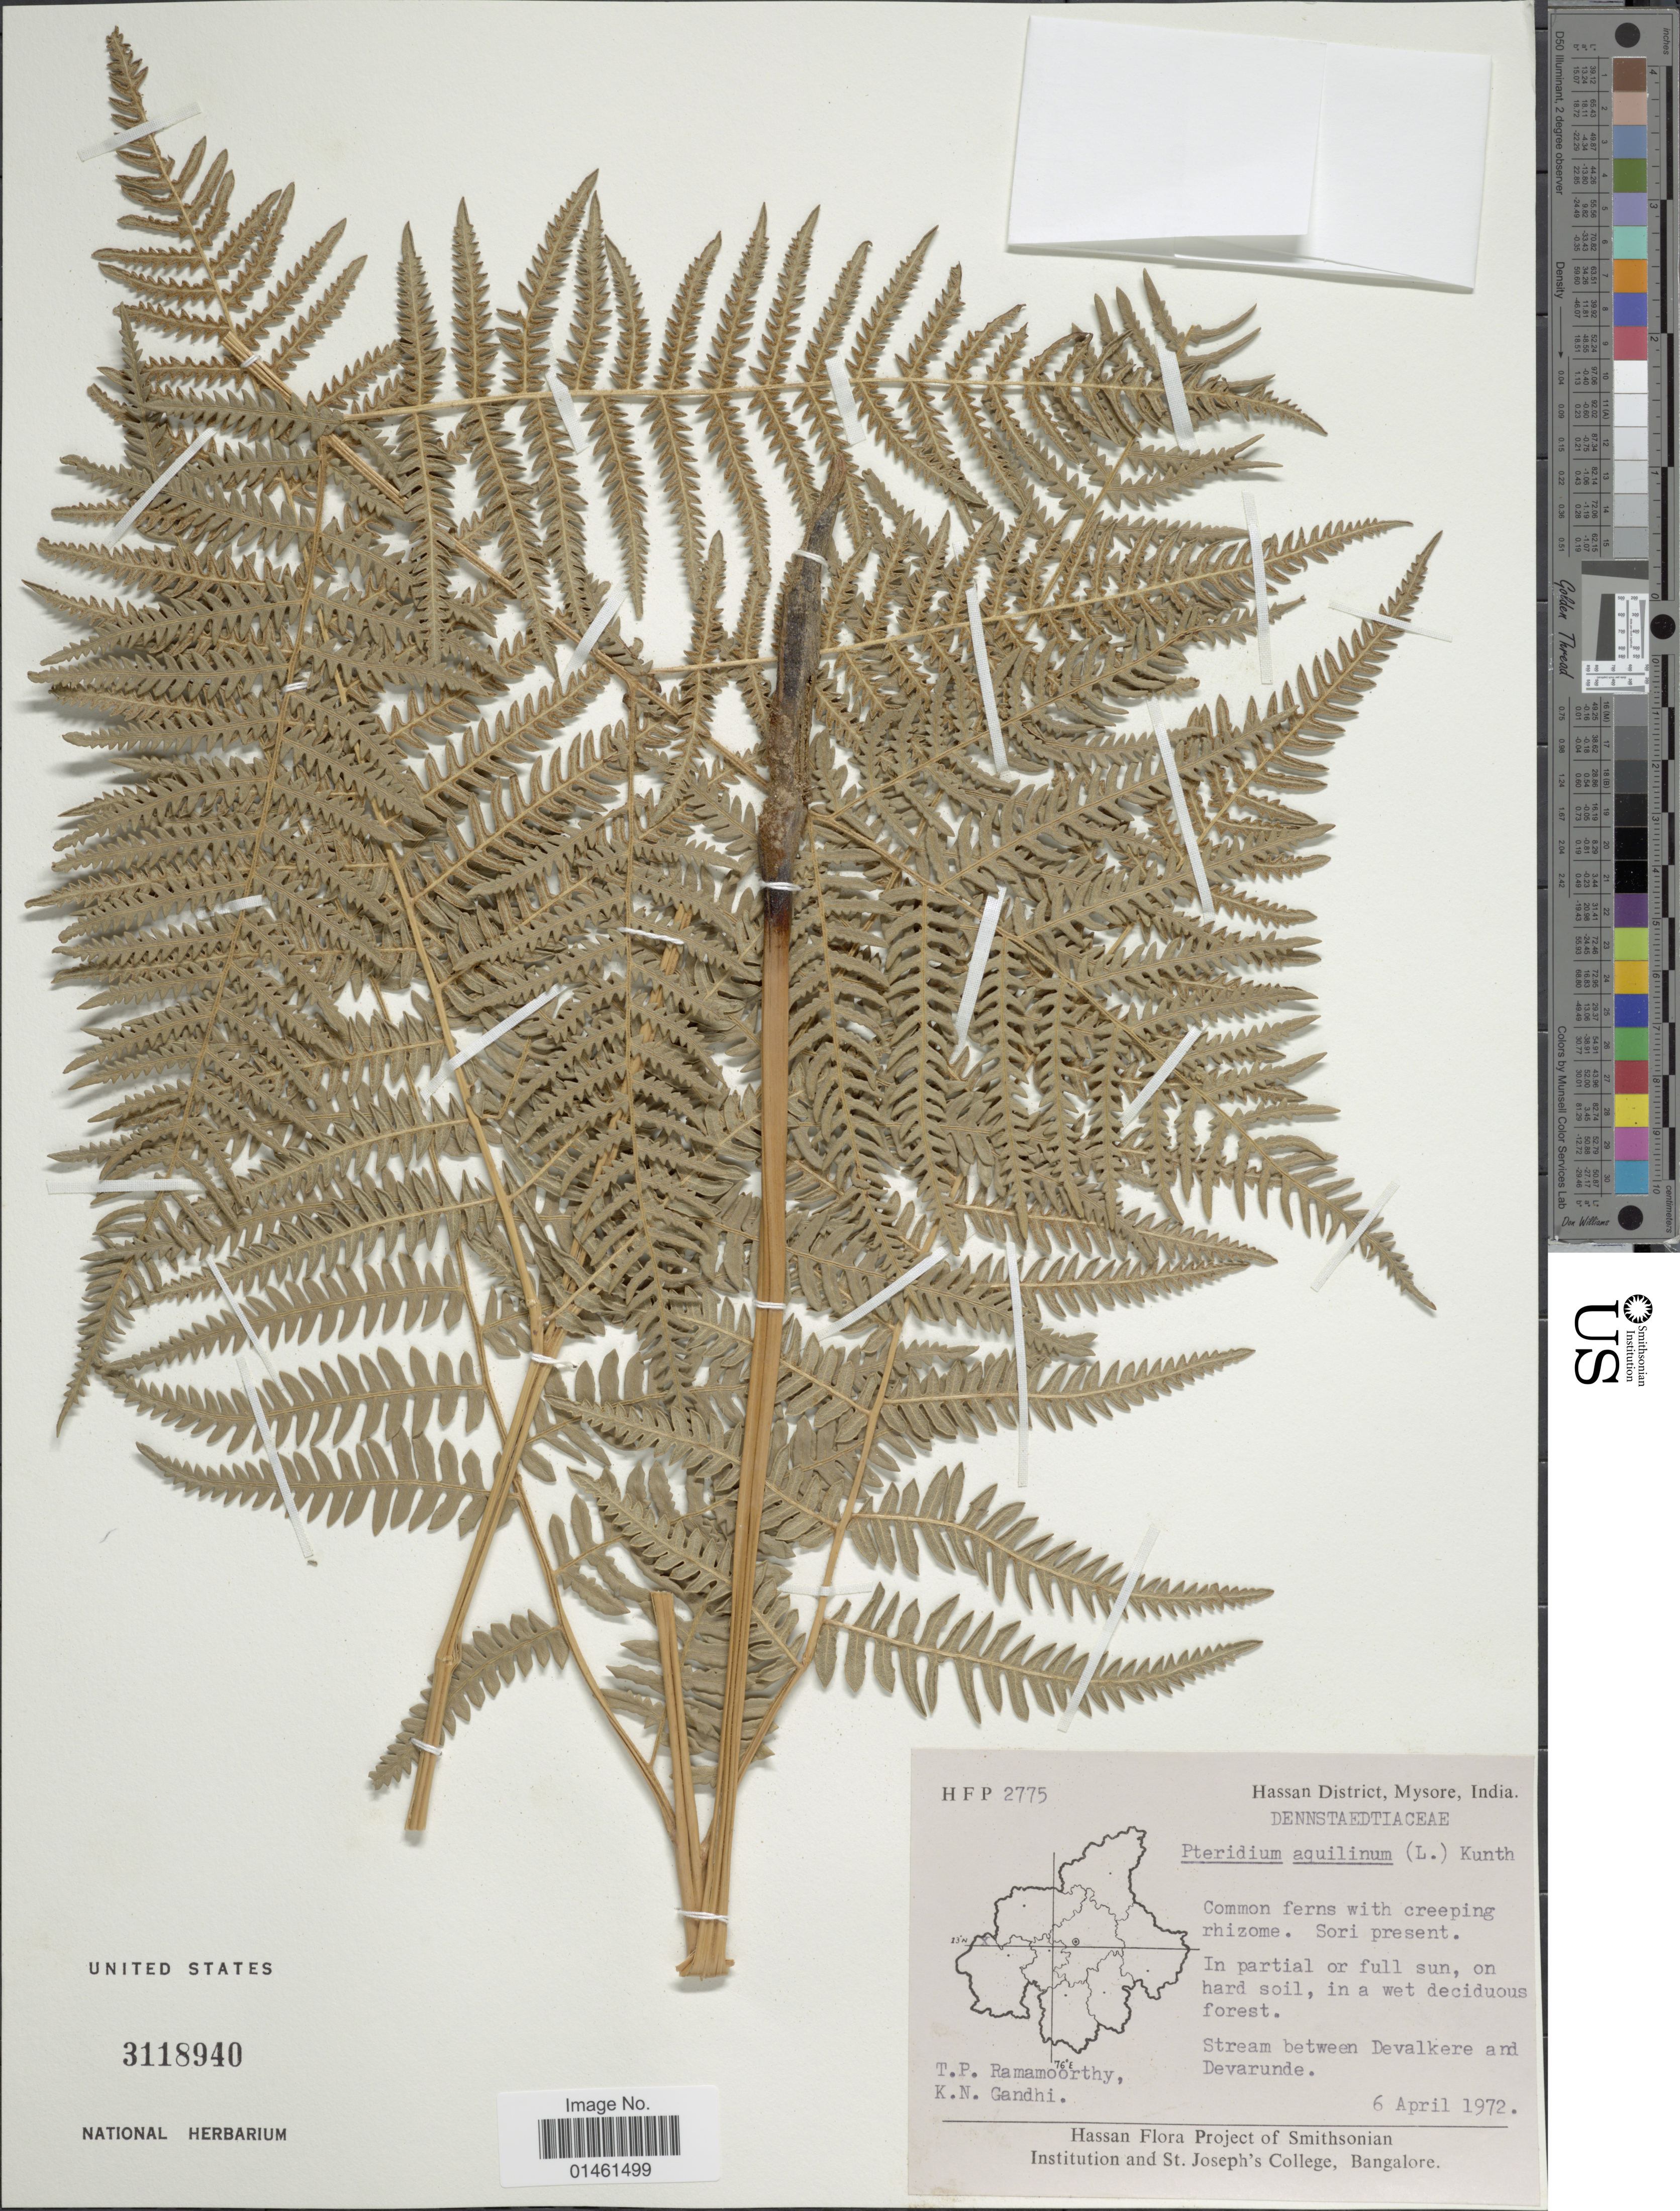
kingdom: Plantae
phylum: Tracheophyta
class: Polypodiopsida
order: Polypodiales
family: Dennstaedtiaceae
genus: Pteridium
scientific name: Pteridium aquilinum var. wightianum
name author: (J. Agardh) R.M. Tryon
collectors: T. P. Ramamoorthy & K. N. Gandhi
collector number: HFP 2775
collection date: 1972-04-06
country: India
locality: Hassan District, Mysore, India, Stream between Devalkere and Devarunde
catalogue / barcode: US 3118940